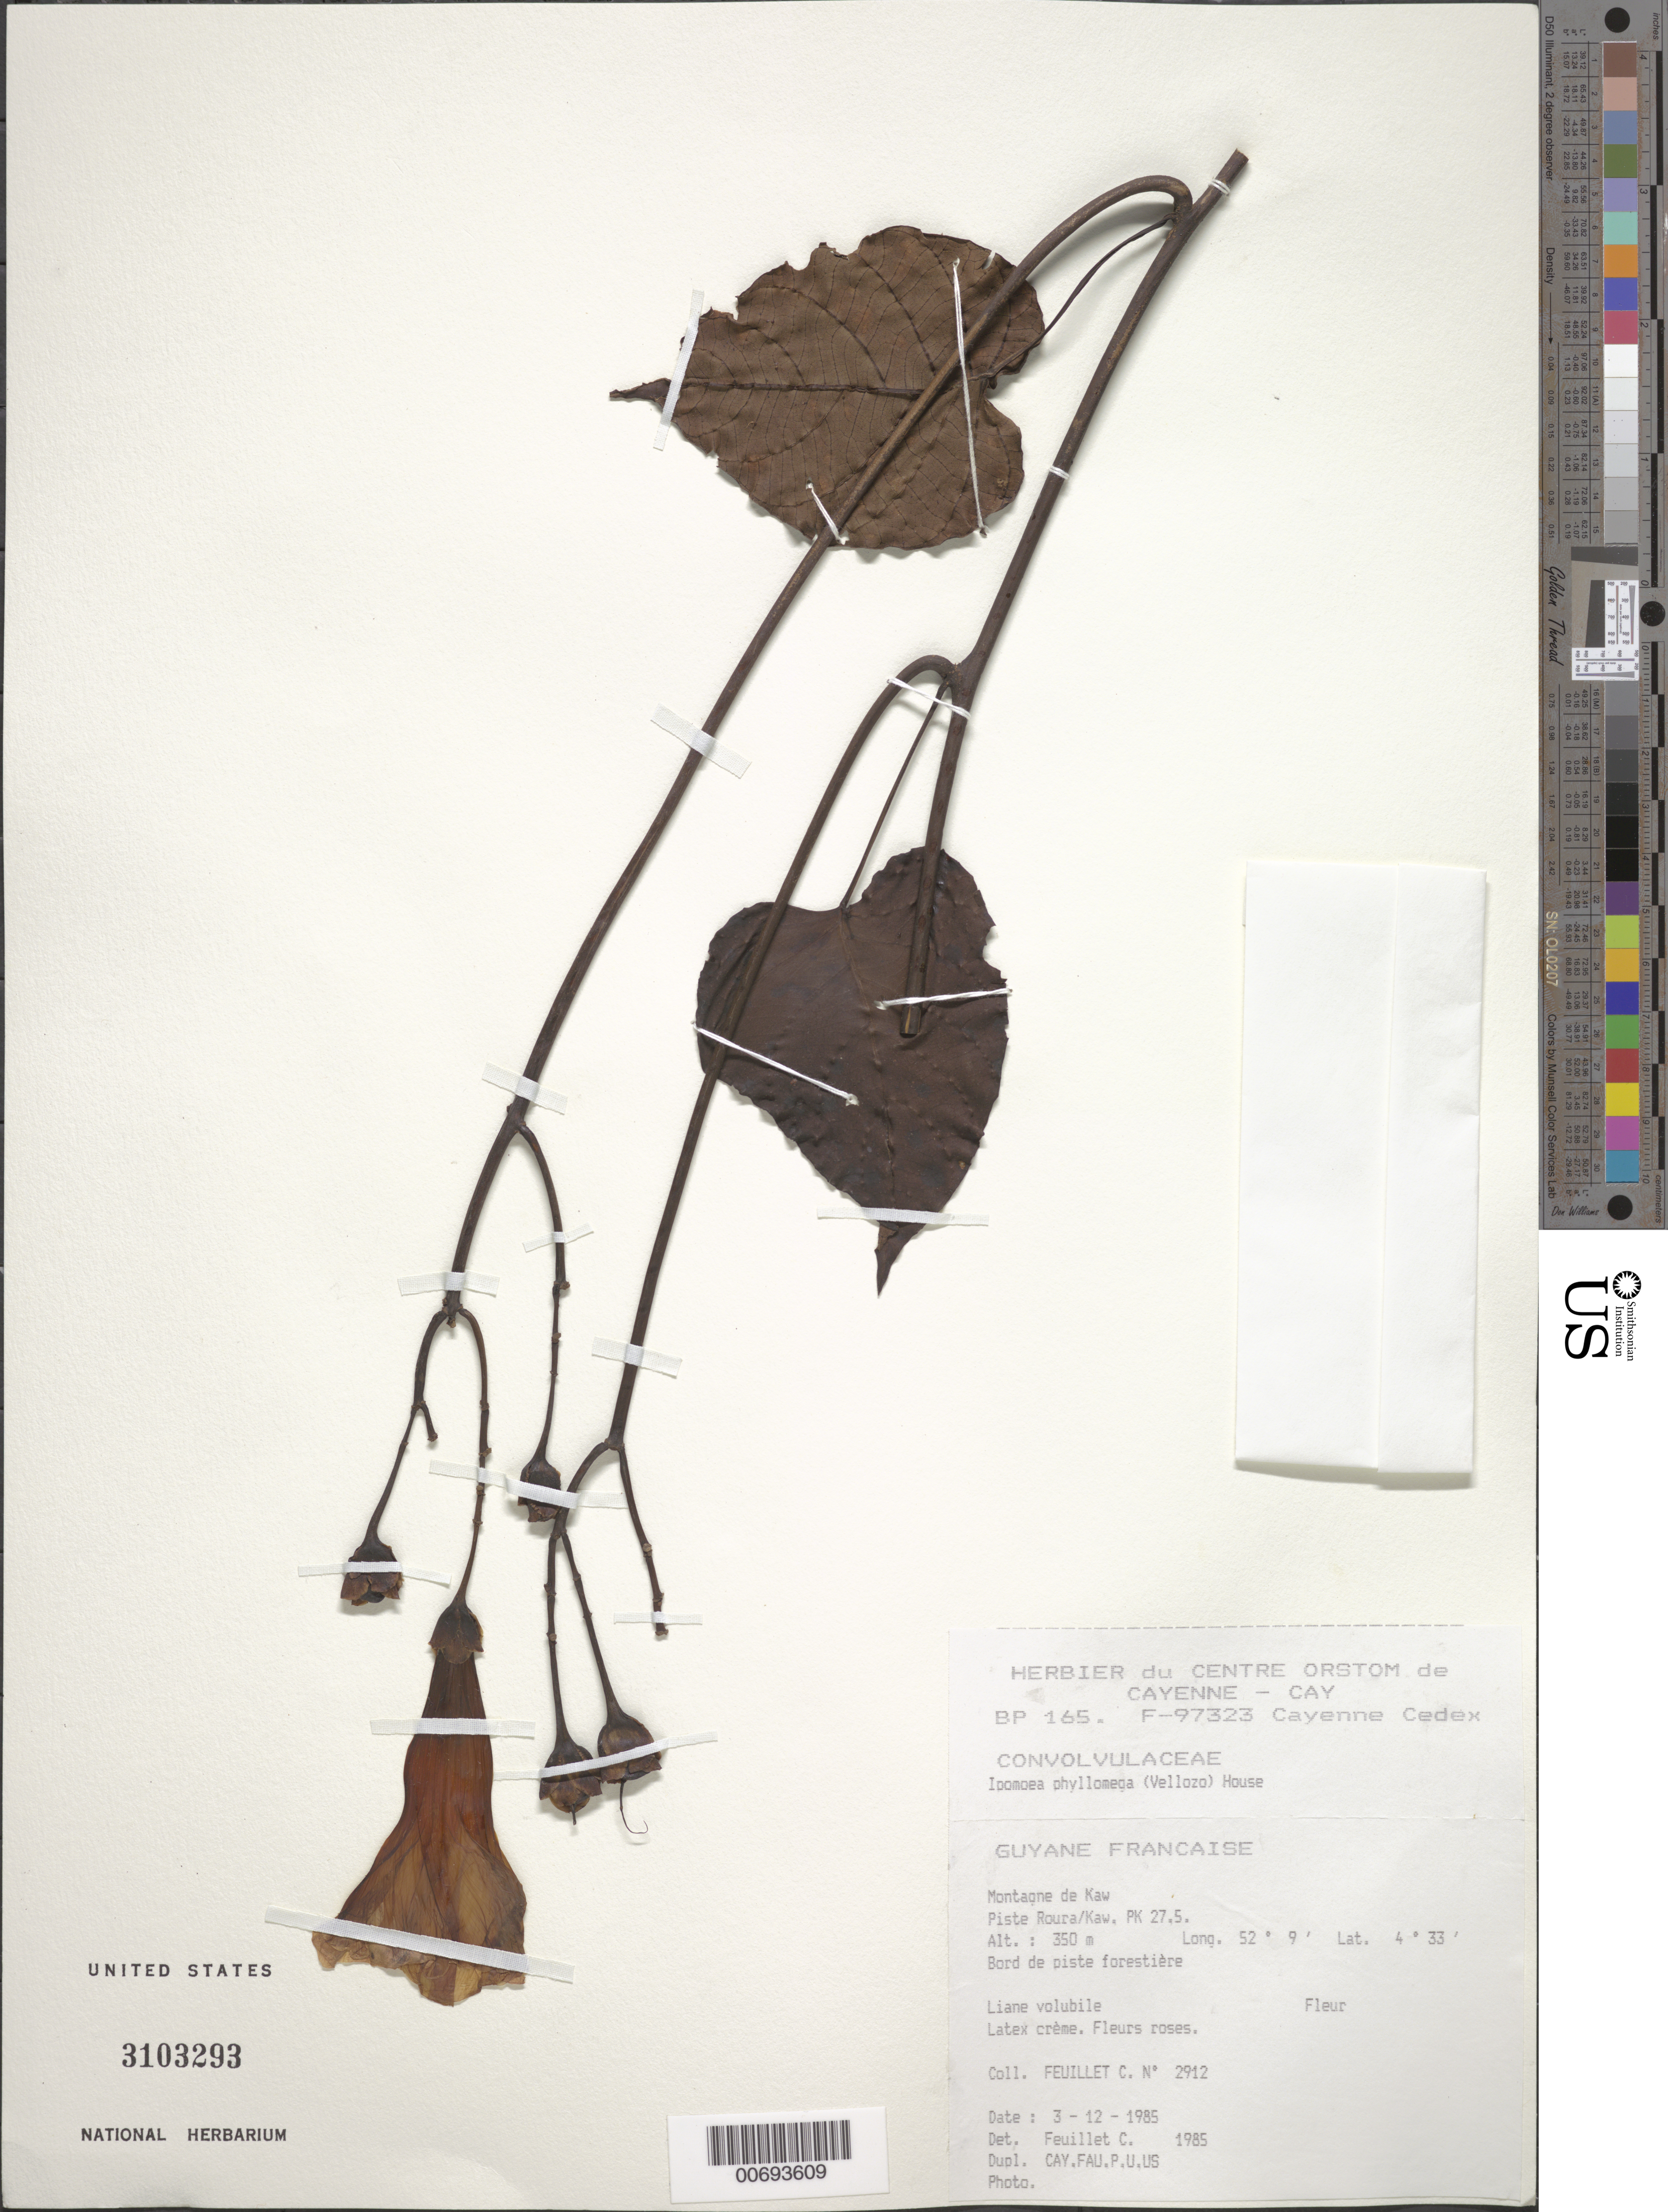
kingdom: Plantae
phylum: Tracheophyta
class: Magnoliopsida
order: Solanales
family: Convolvulaceae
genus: Ipomoea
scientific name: Ipomoea philomega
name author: (Vell.) House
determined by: Feuillet, C.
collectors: C. Feuillet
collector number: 2912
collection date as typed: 12-Mar-85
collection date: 1985-03-12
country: French Guiana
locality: Montagne de Kaw, Piste Roura/Kaw, pk 38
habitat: Along forest trail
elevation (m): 350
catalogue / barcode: US 3103293